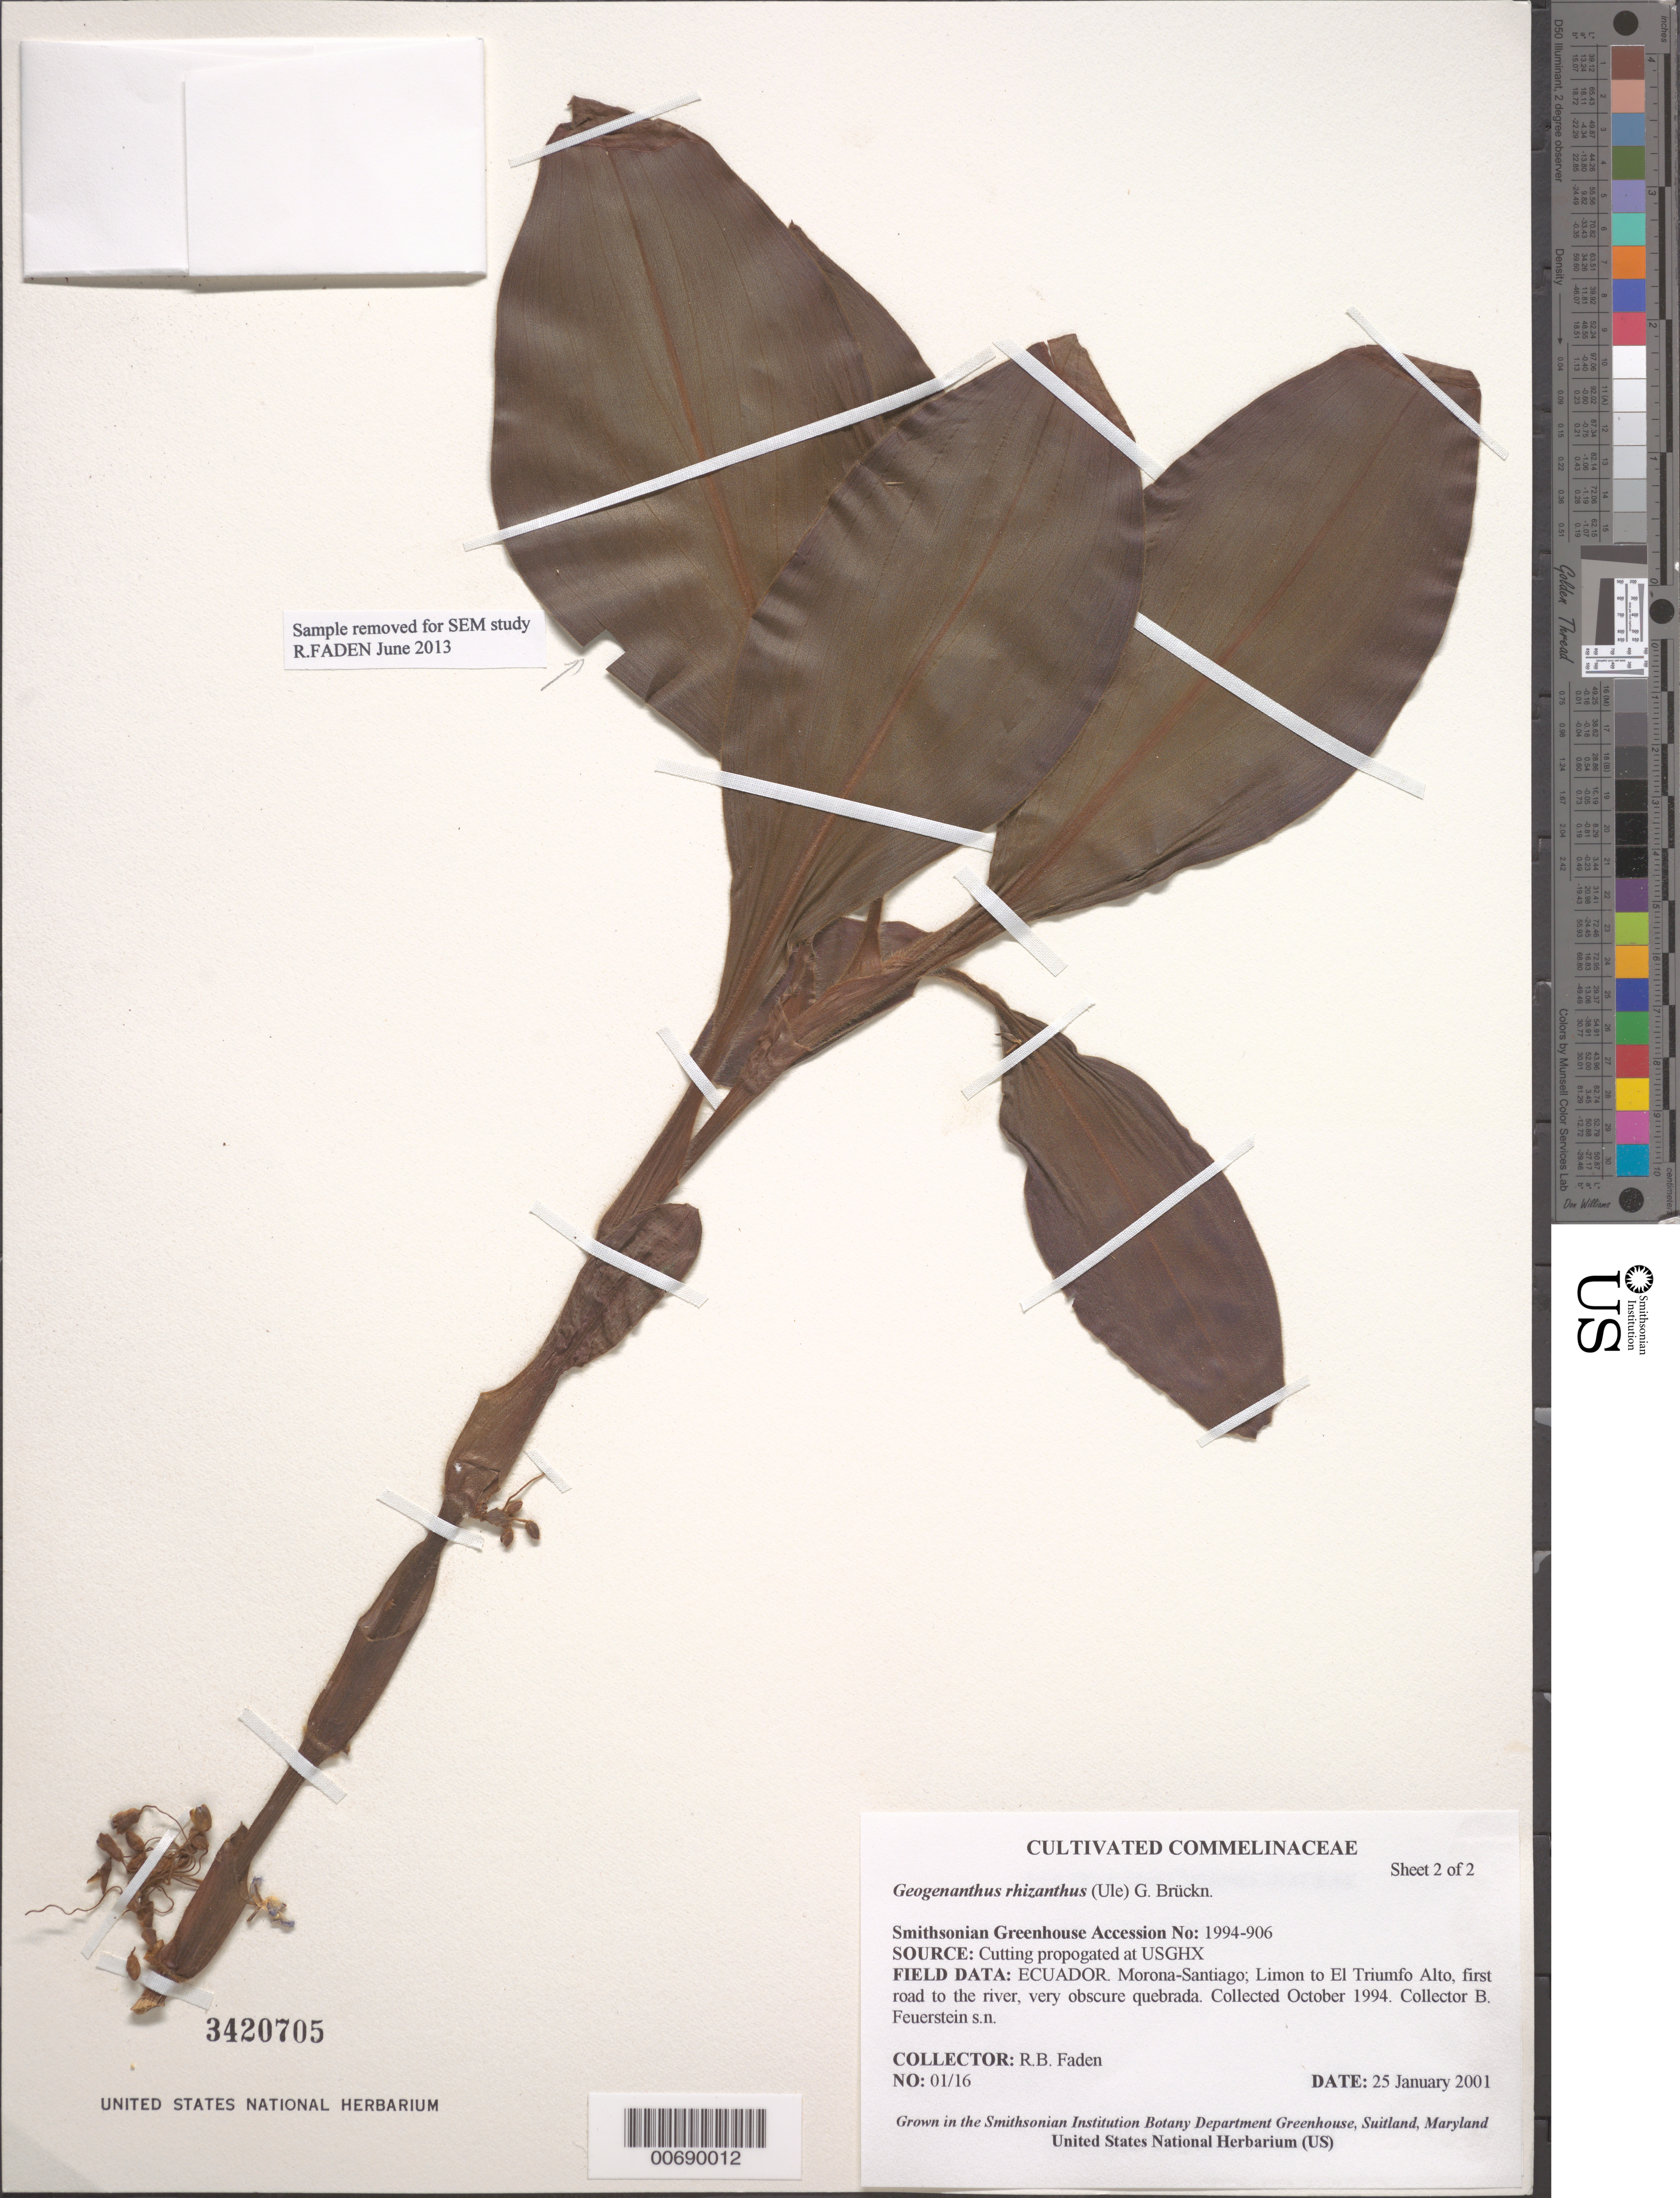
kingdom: Plantae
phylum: Tracheophyta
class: Liliopsida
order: Commelinales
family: Commelinaceae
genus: Geogenanthus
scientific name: Geogenanthus rhizanthus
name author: (Ule) G. Brückn.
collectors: R. B. Faden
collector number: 01/16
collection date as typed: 25 Jan 2001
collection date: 2001-01-25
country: United States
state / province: Maryland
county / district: Prince George's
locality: Smithsonian Greenhouse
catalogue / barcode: US 3420705